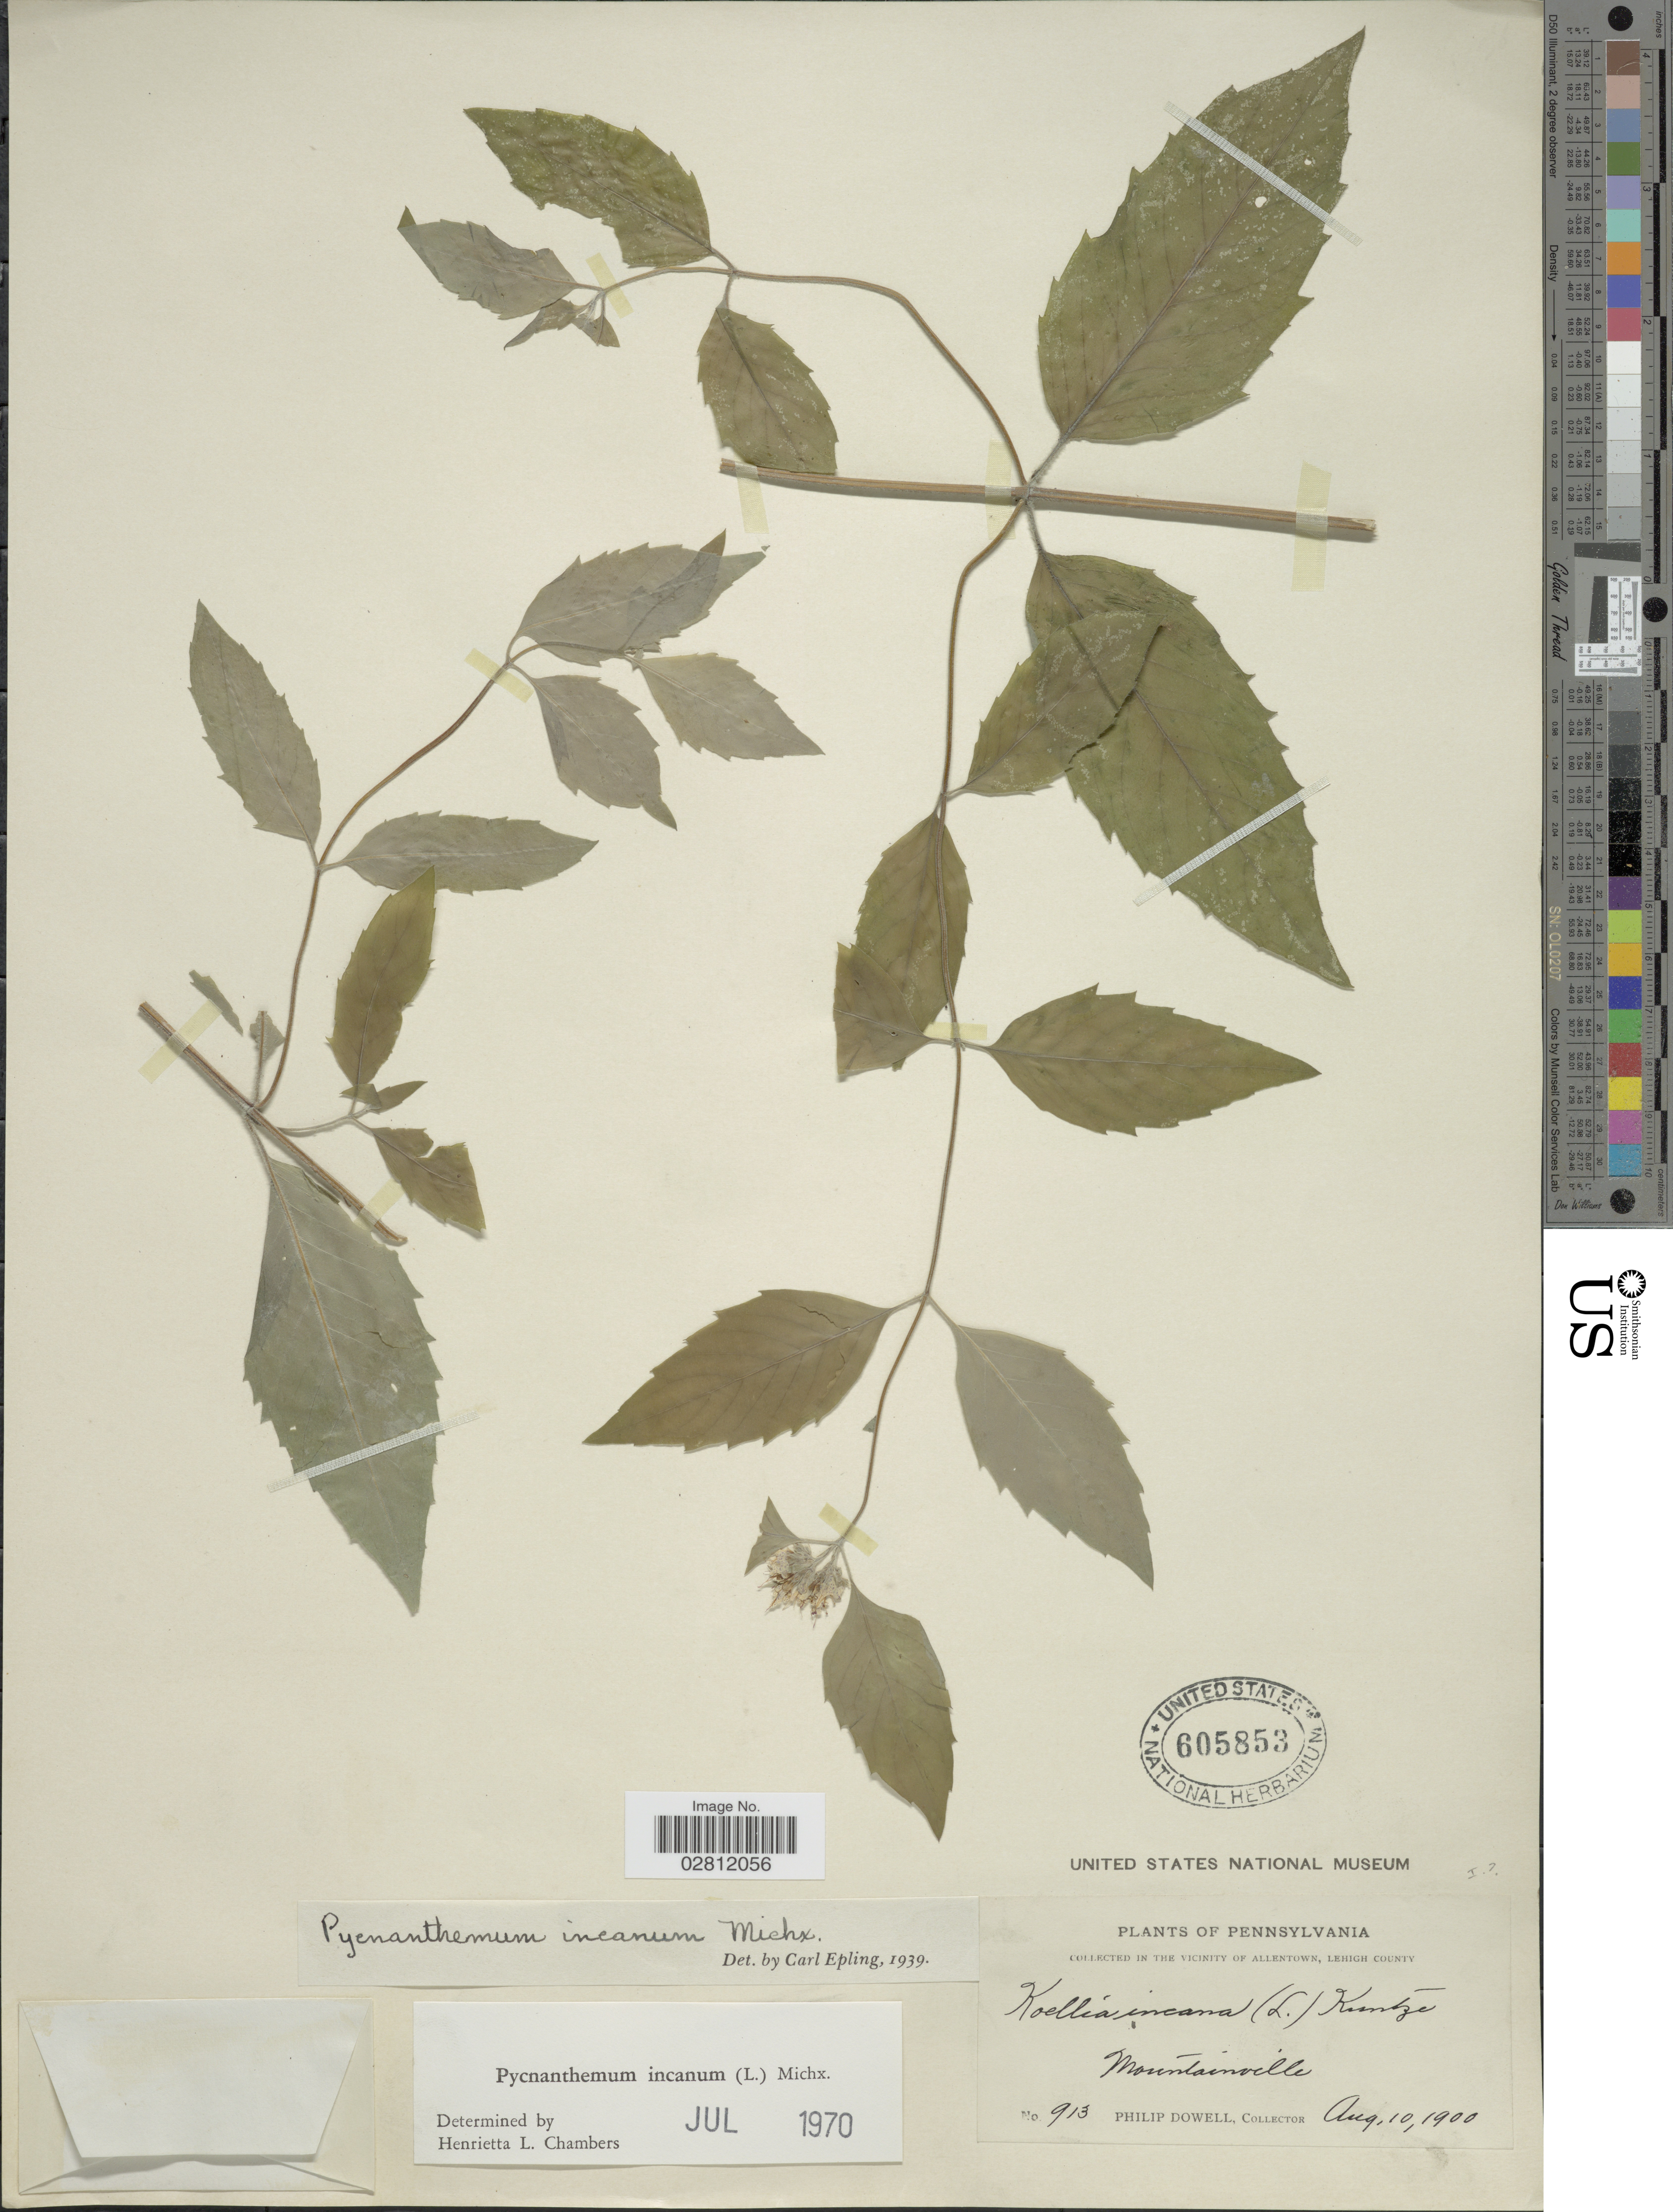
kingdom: Plantae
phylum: Tracheophyta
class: Magnoliopsida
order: Lamiales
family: Lamiaceae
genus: Pycnanthemum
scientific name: Pycnanthemum incanum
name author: (L.) Michx.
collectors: P. Dowell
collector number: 913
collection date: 1900-08-10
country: United States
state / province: Pennsylvania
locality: Vicinity of Allentown, Lehigh County, Mountainville.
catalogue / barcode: US 605853